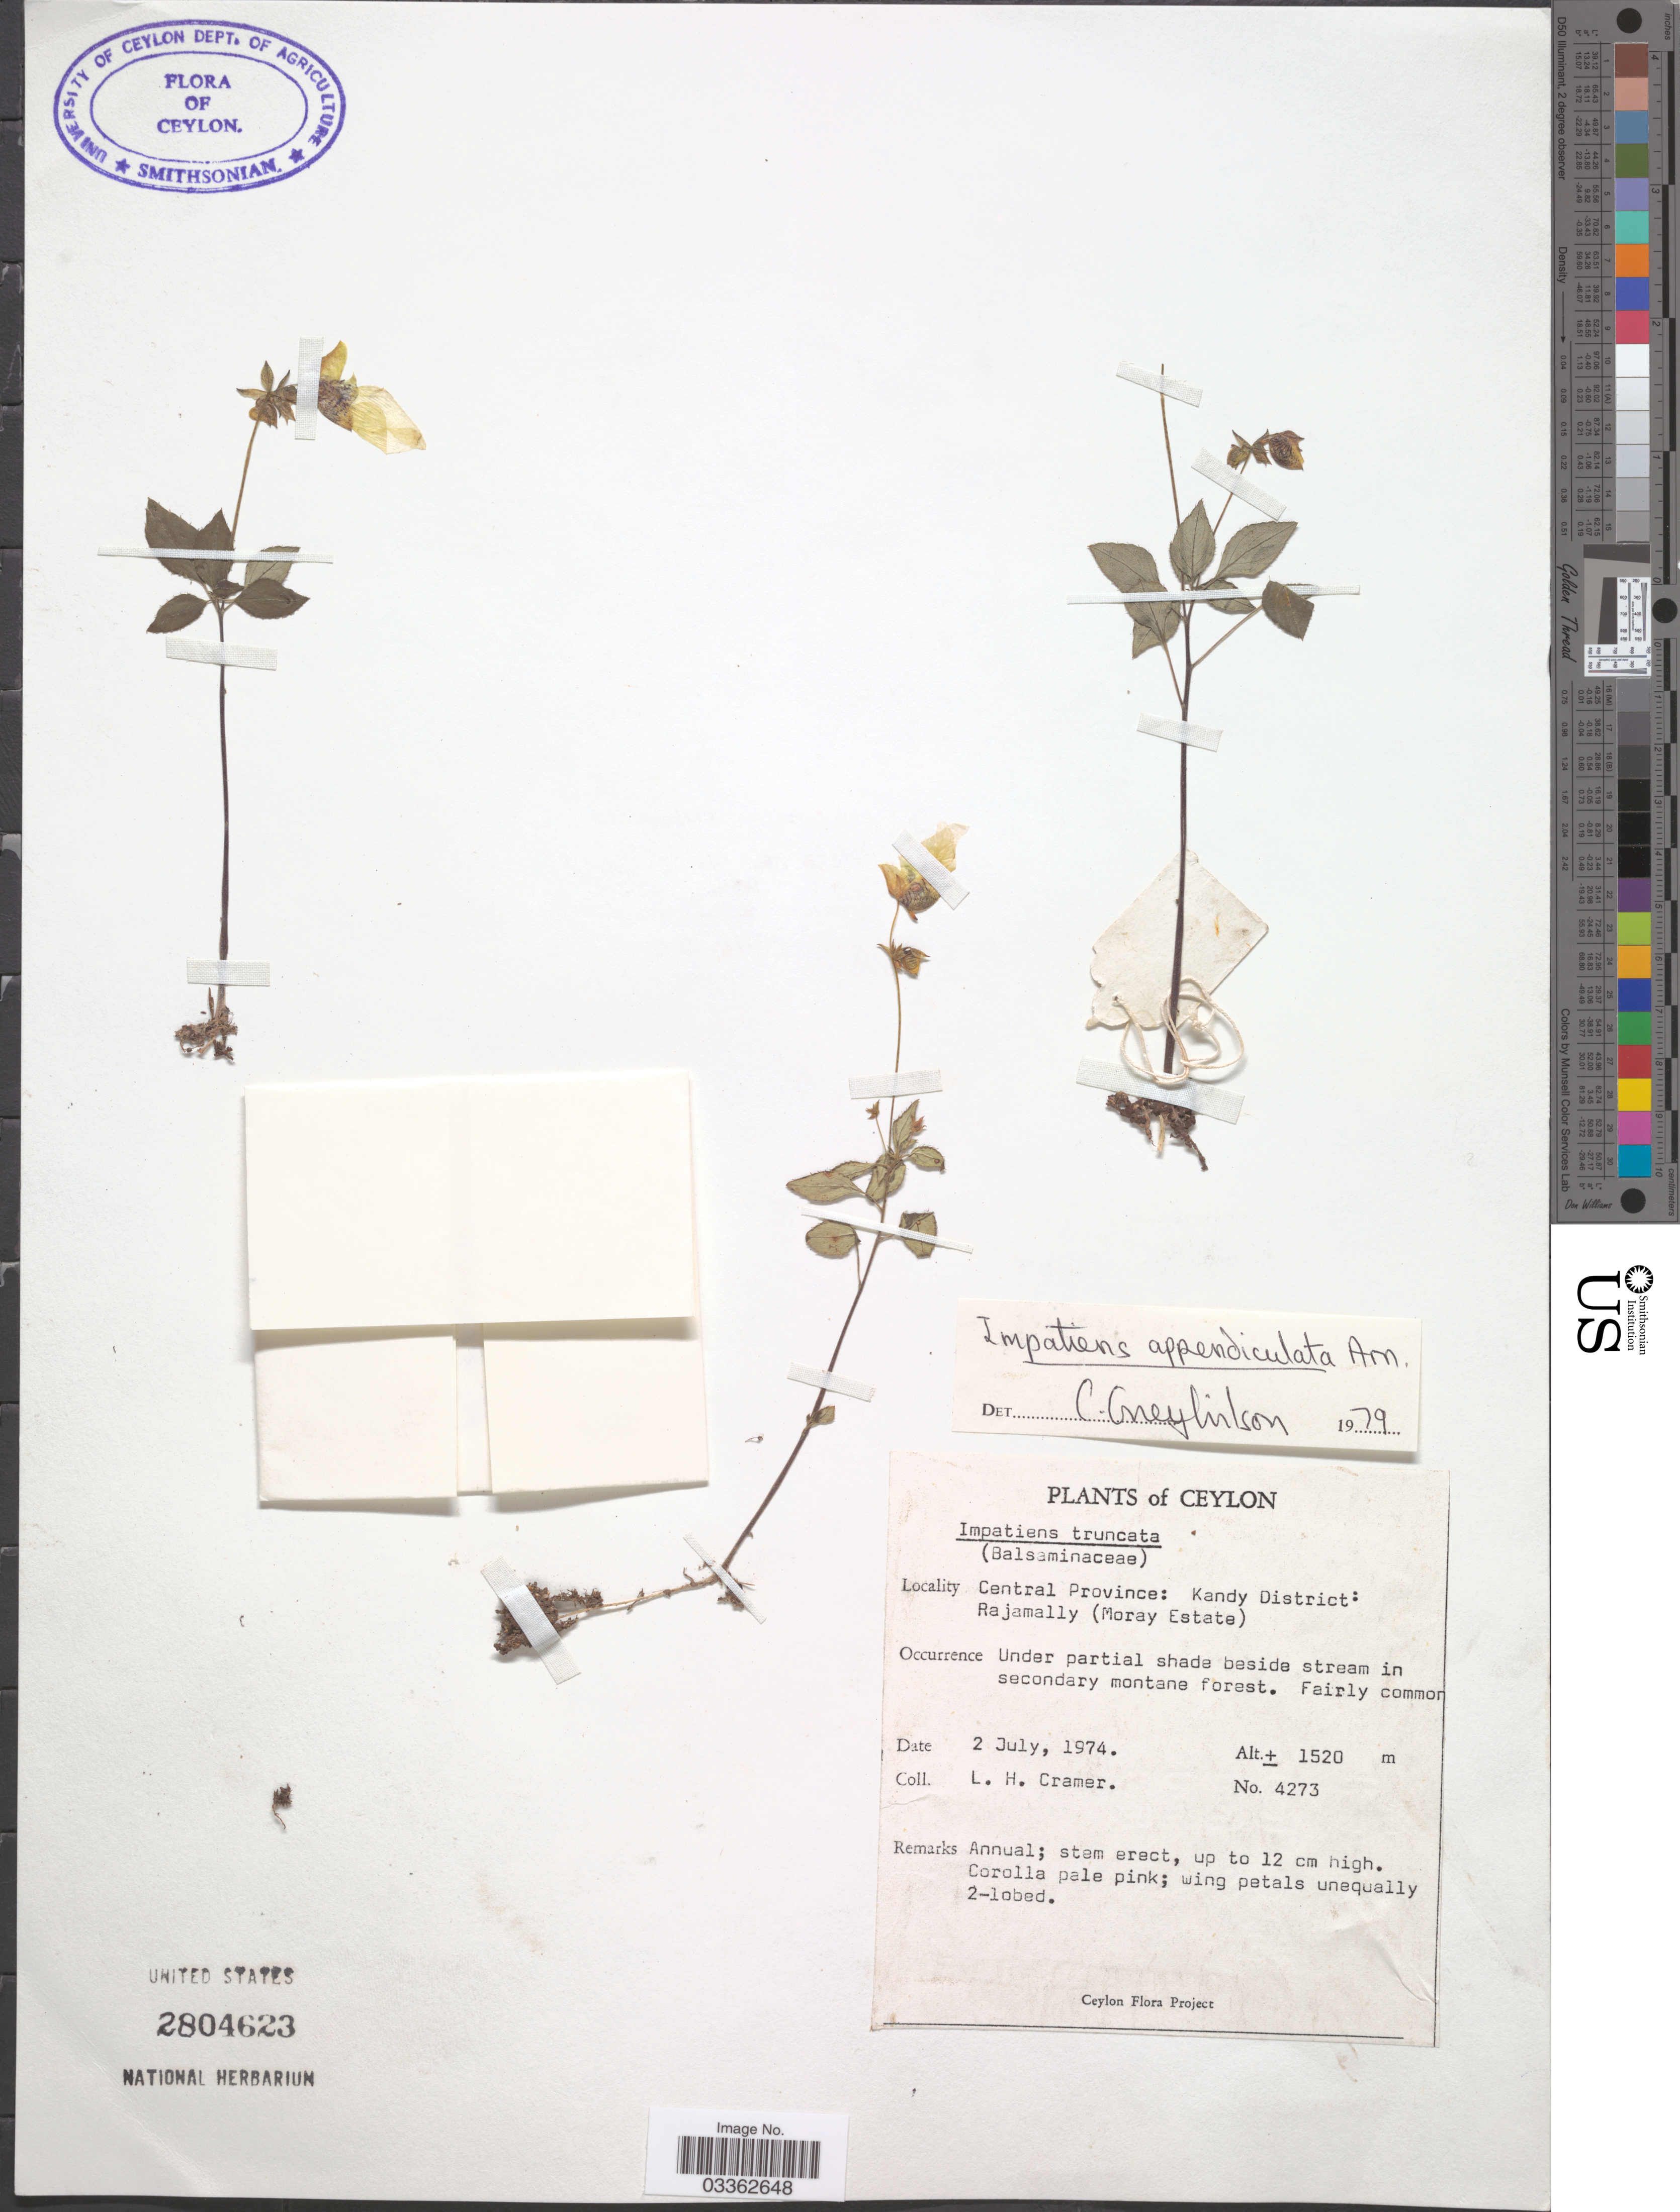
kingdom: Plantae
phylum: Tracheophyta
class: Magnoliopsida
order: Ericales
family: Balsaminaceae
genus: Impatiens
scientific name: Impatiens appendiculata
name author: Arn.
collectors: L. H. Cramer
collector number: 4273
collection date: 1974-07-02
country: Sri Lanka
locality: Ceylon. Kandy District: Rajamally (Moray Estate).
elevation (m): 1520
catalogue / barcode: US 2804623